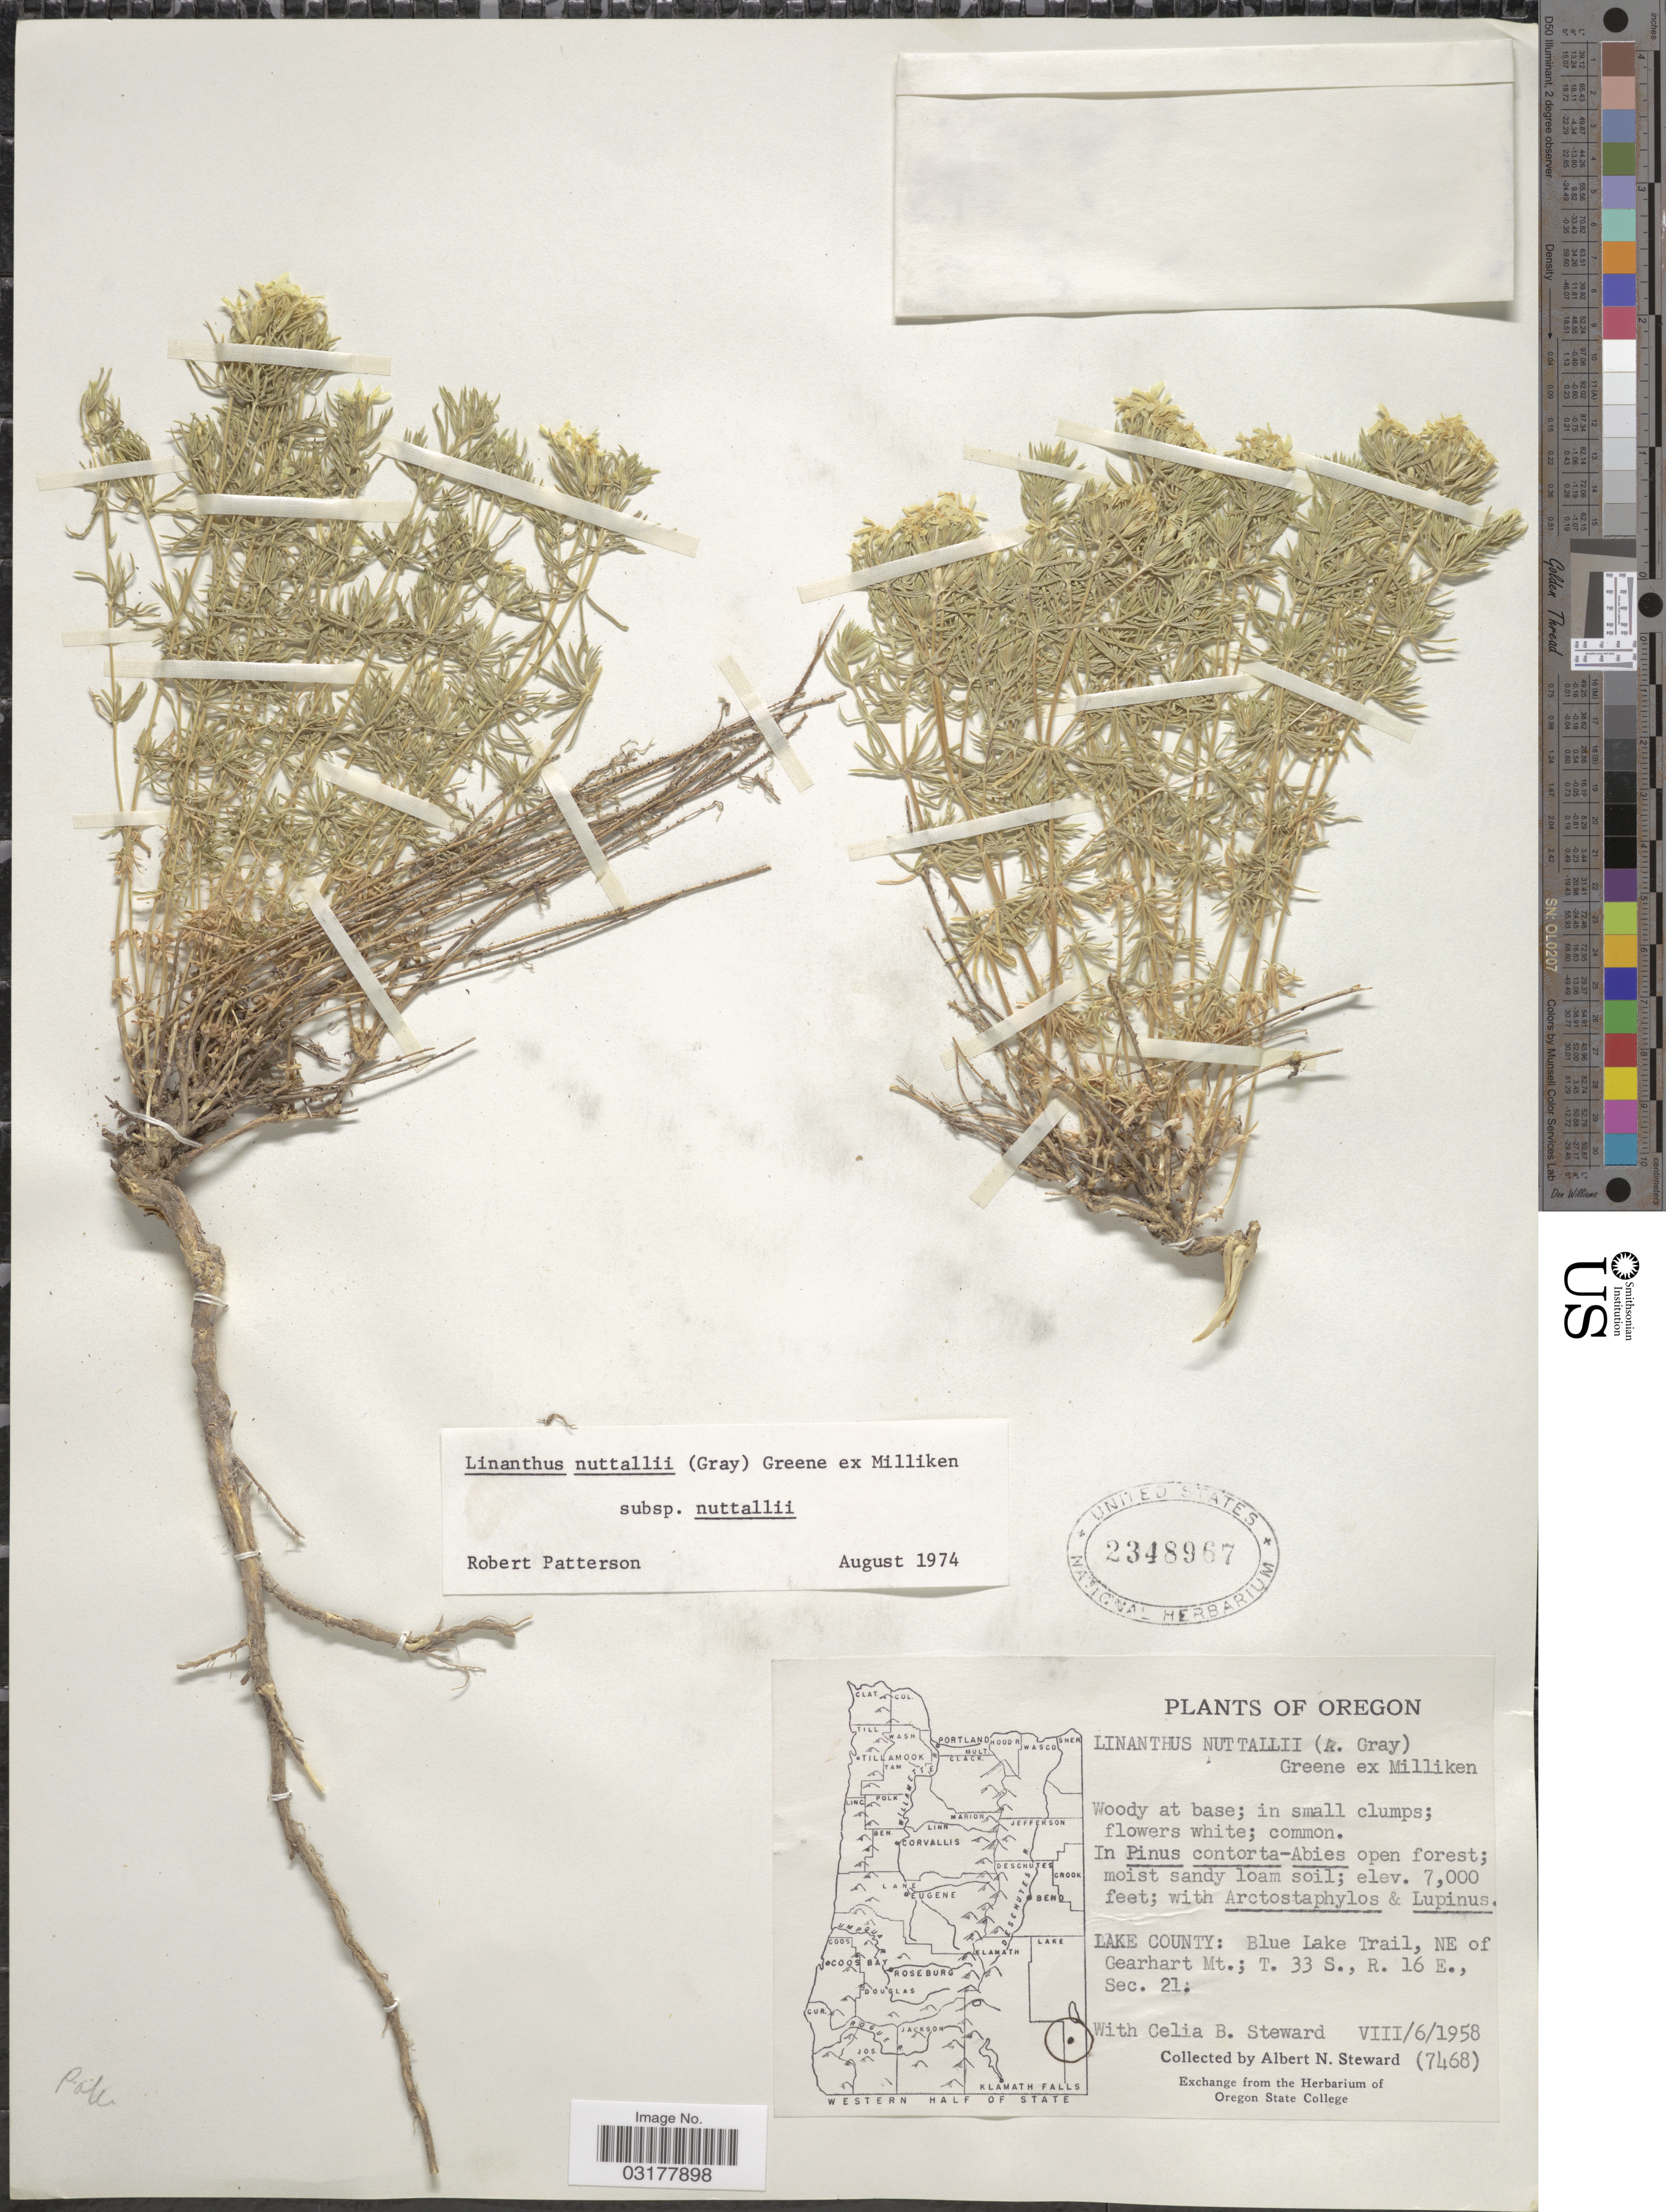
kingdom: Plantae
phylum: Tracheophyta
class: Magnoliopsida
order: Ericales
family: Polemoniaceae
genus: Leptosiphon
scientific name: Leptosiphon nuttallii subsp. nuttallii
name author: (A. Gray) J.M. Porter & L.A. Johnson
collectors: A. N. Steward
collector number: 7468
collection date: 1958-08-06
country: United States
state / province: Oregon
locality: Lake County: Blue Lake Trail, NE of Gearhart Mt.; T. 33 S., R. 16 E., Sec. 21.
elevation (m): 2134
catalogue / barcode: US 2348967